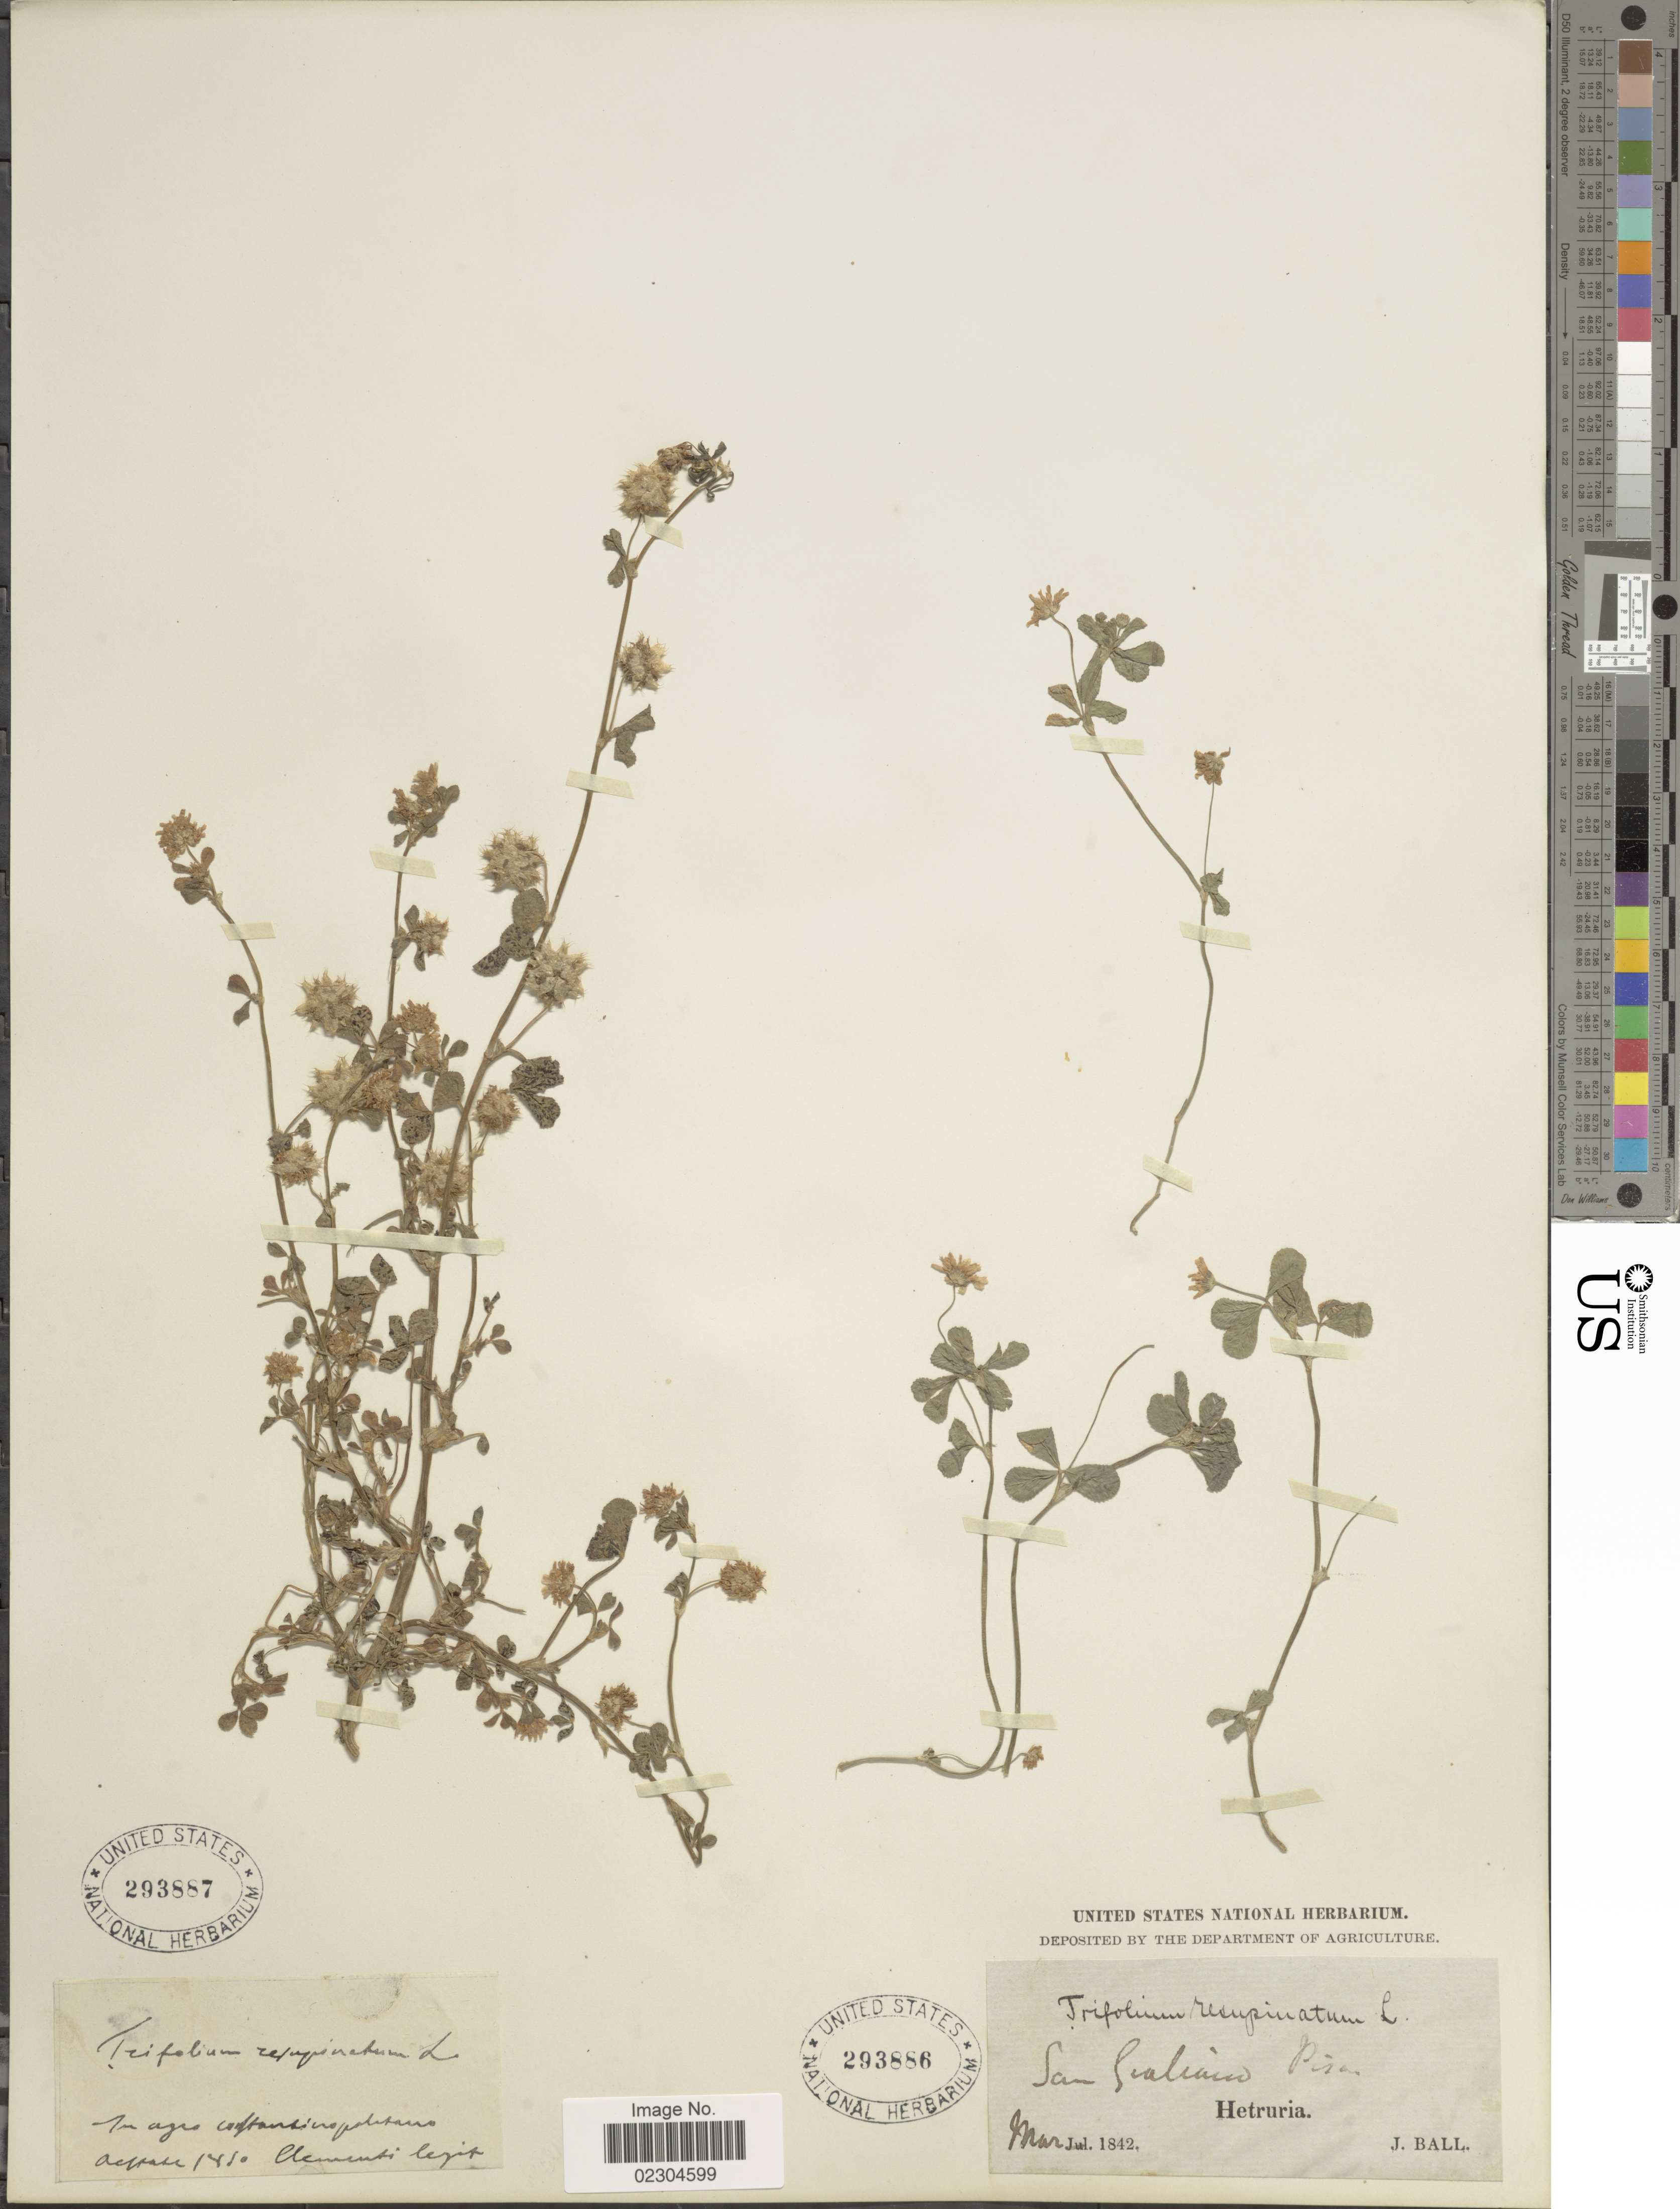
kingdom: Plantae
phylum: Tracheophyta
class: Magnoliopsida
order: Fabales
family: Fabaceae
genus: Trifolium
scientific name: Trifolium resupinatum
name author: L.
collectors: J. Ball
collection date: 1842-03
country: Italy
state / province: Tuscany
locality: San Scaliano, Pisa, Hetruria.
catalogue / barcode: US 293886-2